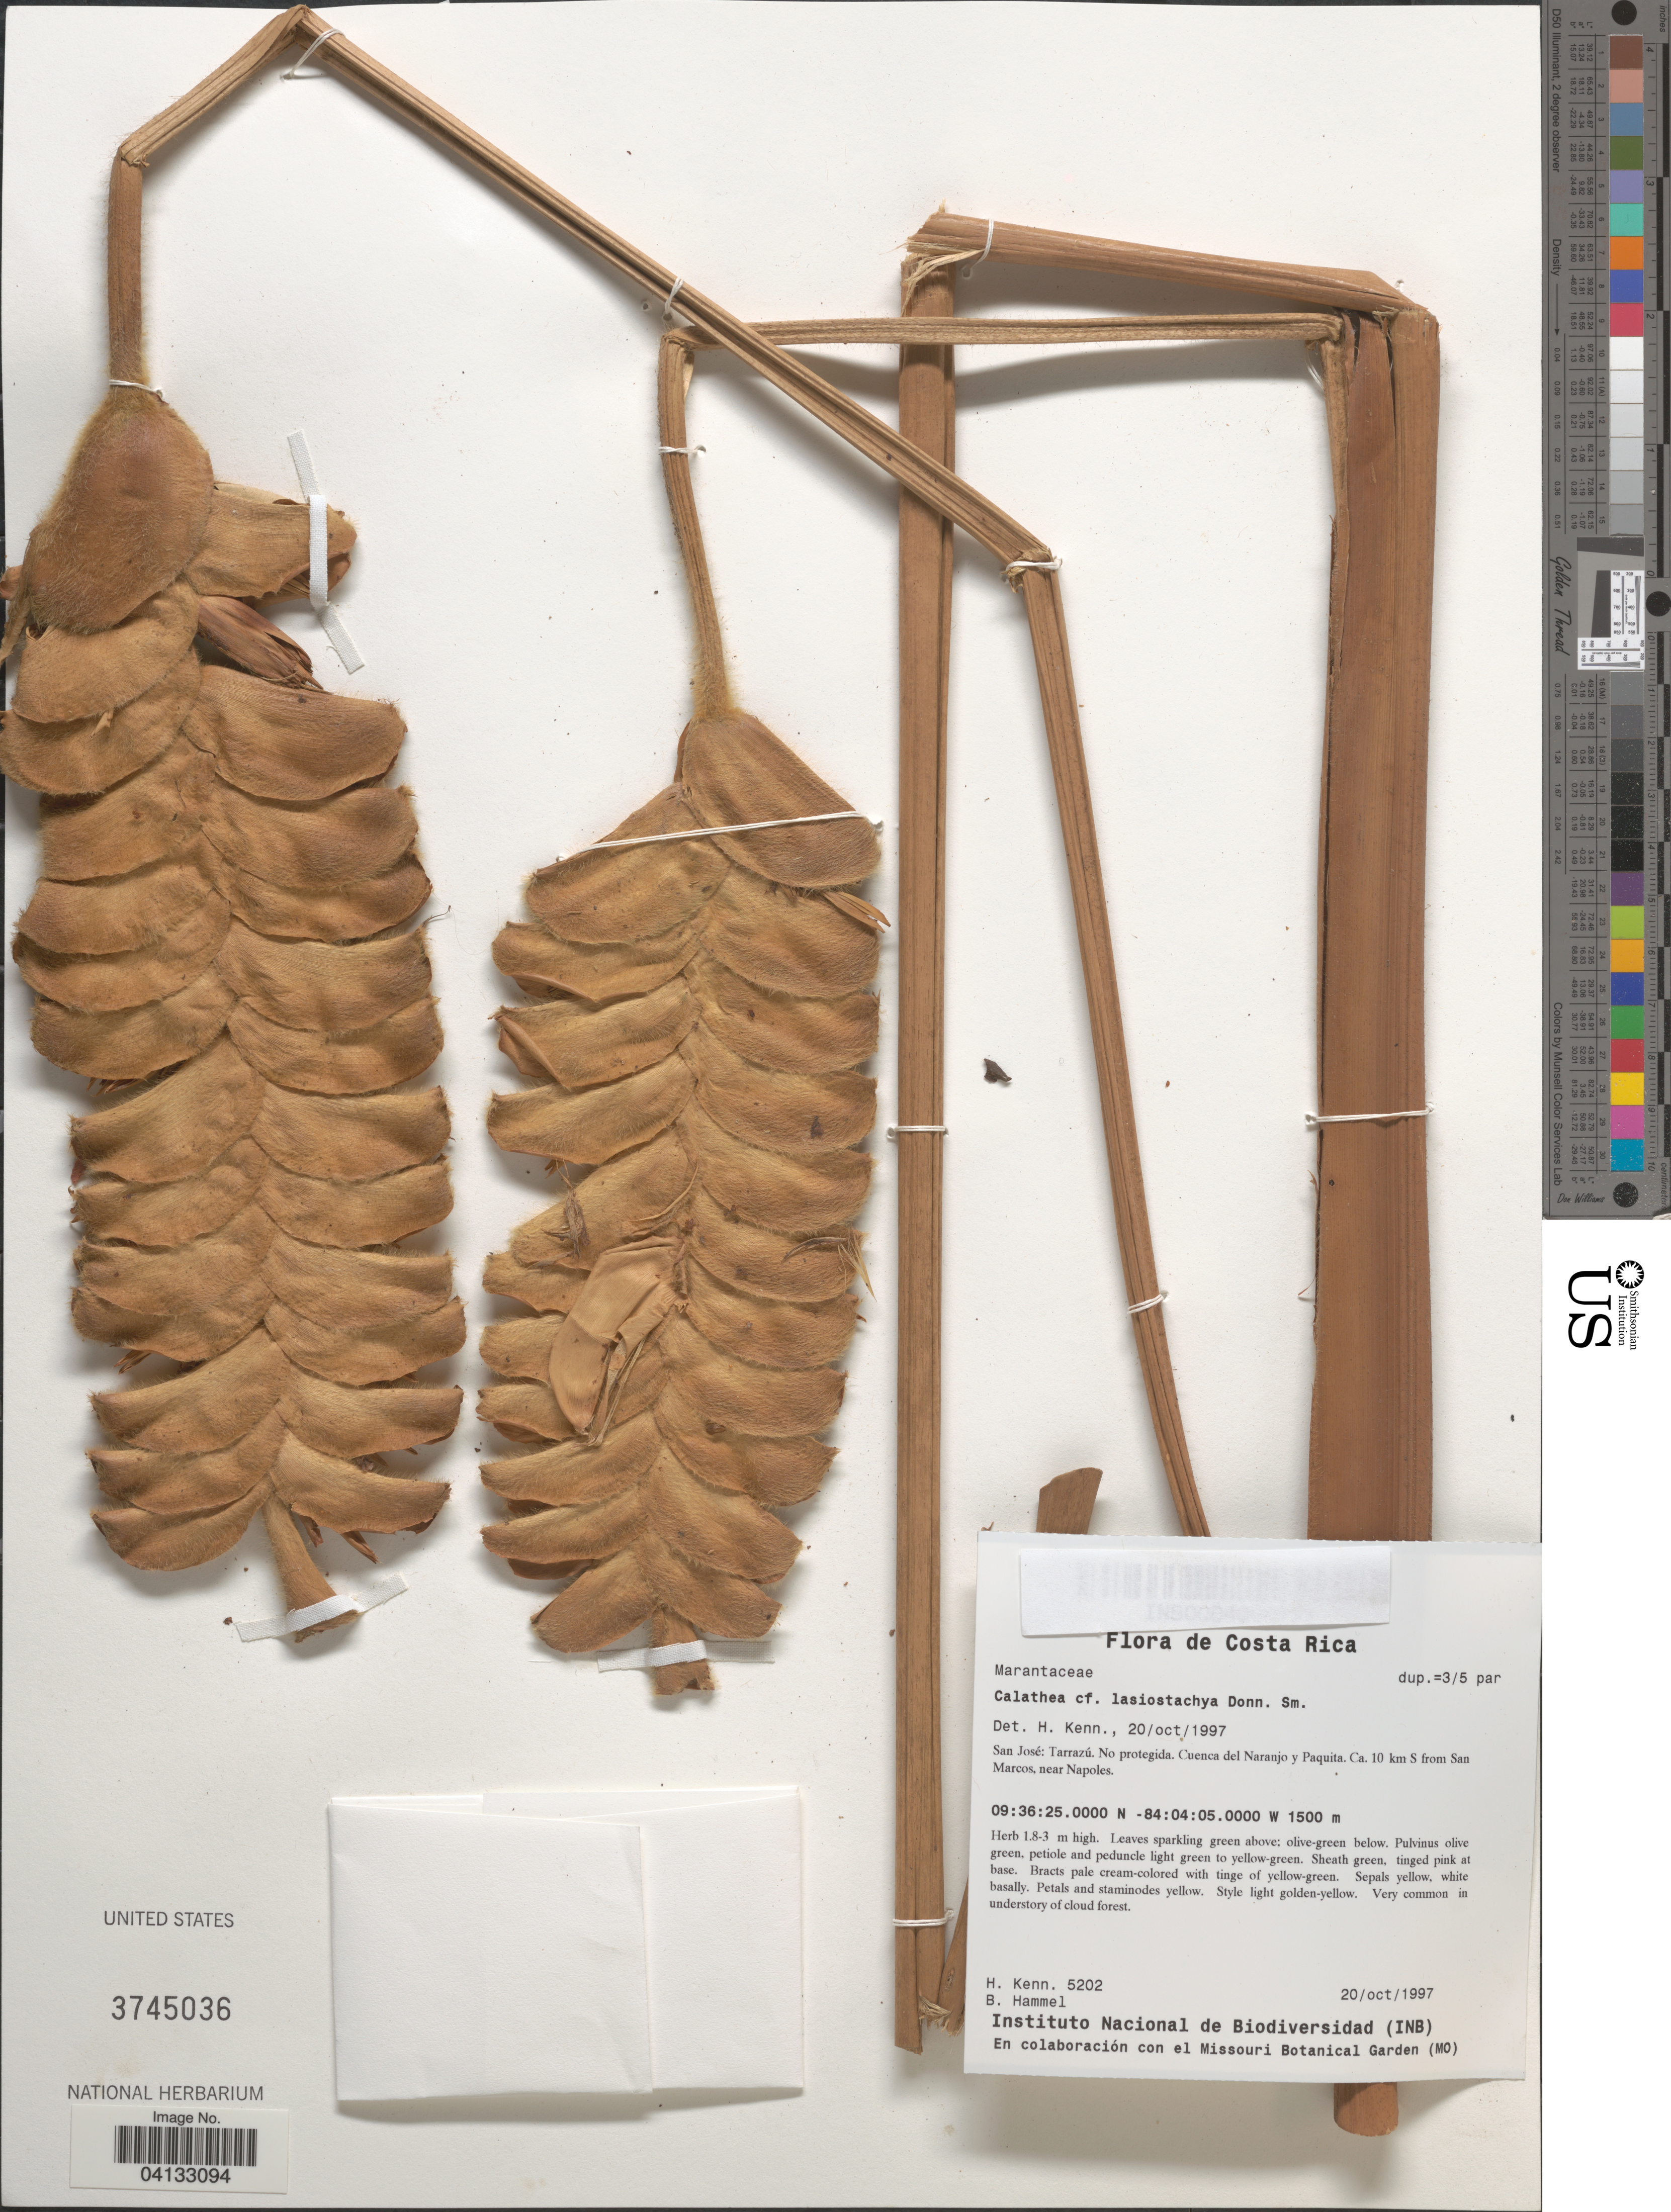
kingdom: Plantae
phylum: Tracheophyta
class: Liliopsida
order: Zingiberales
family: Marantaceae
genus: Calathea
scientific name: Calathea lasiostachya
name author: Donn. Sm.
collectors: H. Kenn. & B. Hammel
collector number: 5202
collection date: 1997-10-20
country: Costa Rica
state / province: San José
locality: Tarrazú. No protegida. Cuenca del Naranjo y Paquita. Ca. 10 km S from San Marcos, near Napoles.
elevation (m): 1500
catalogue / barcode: US 3745036